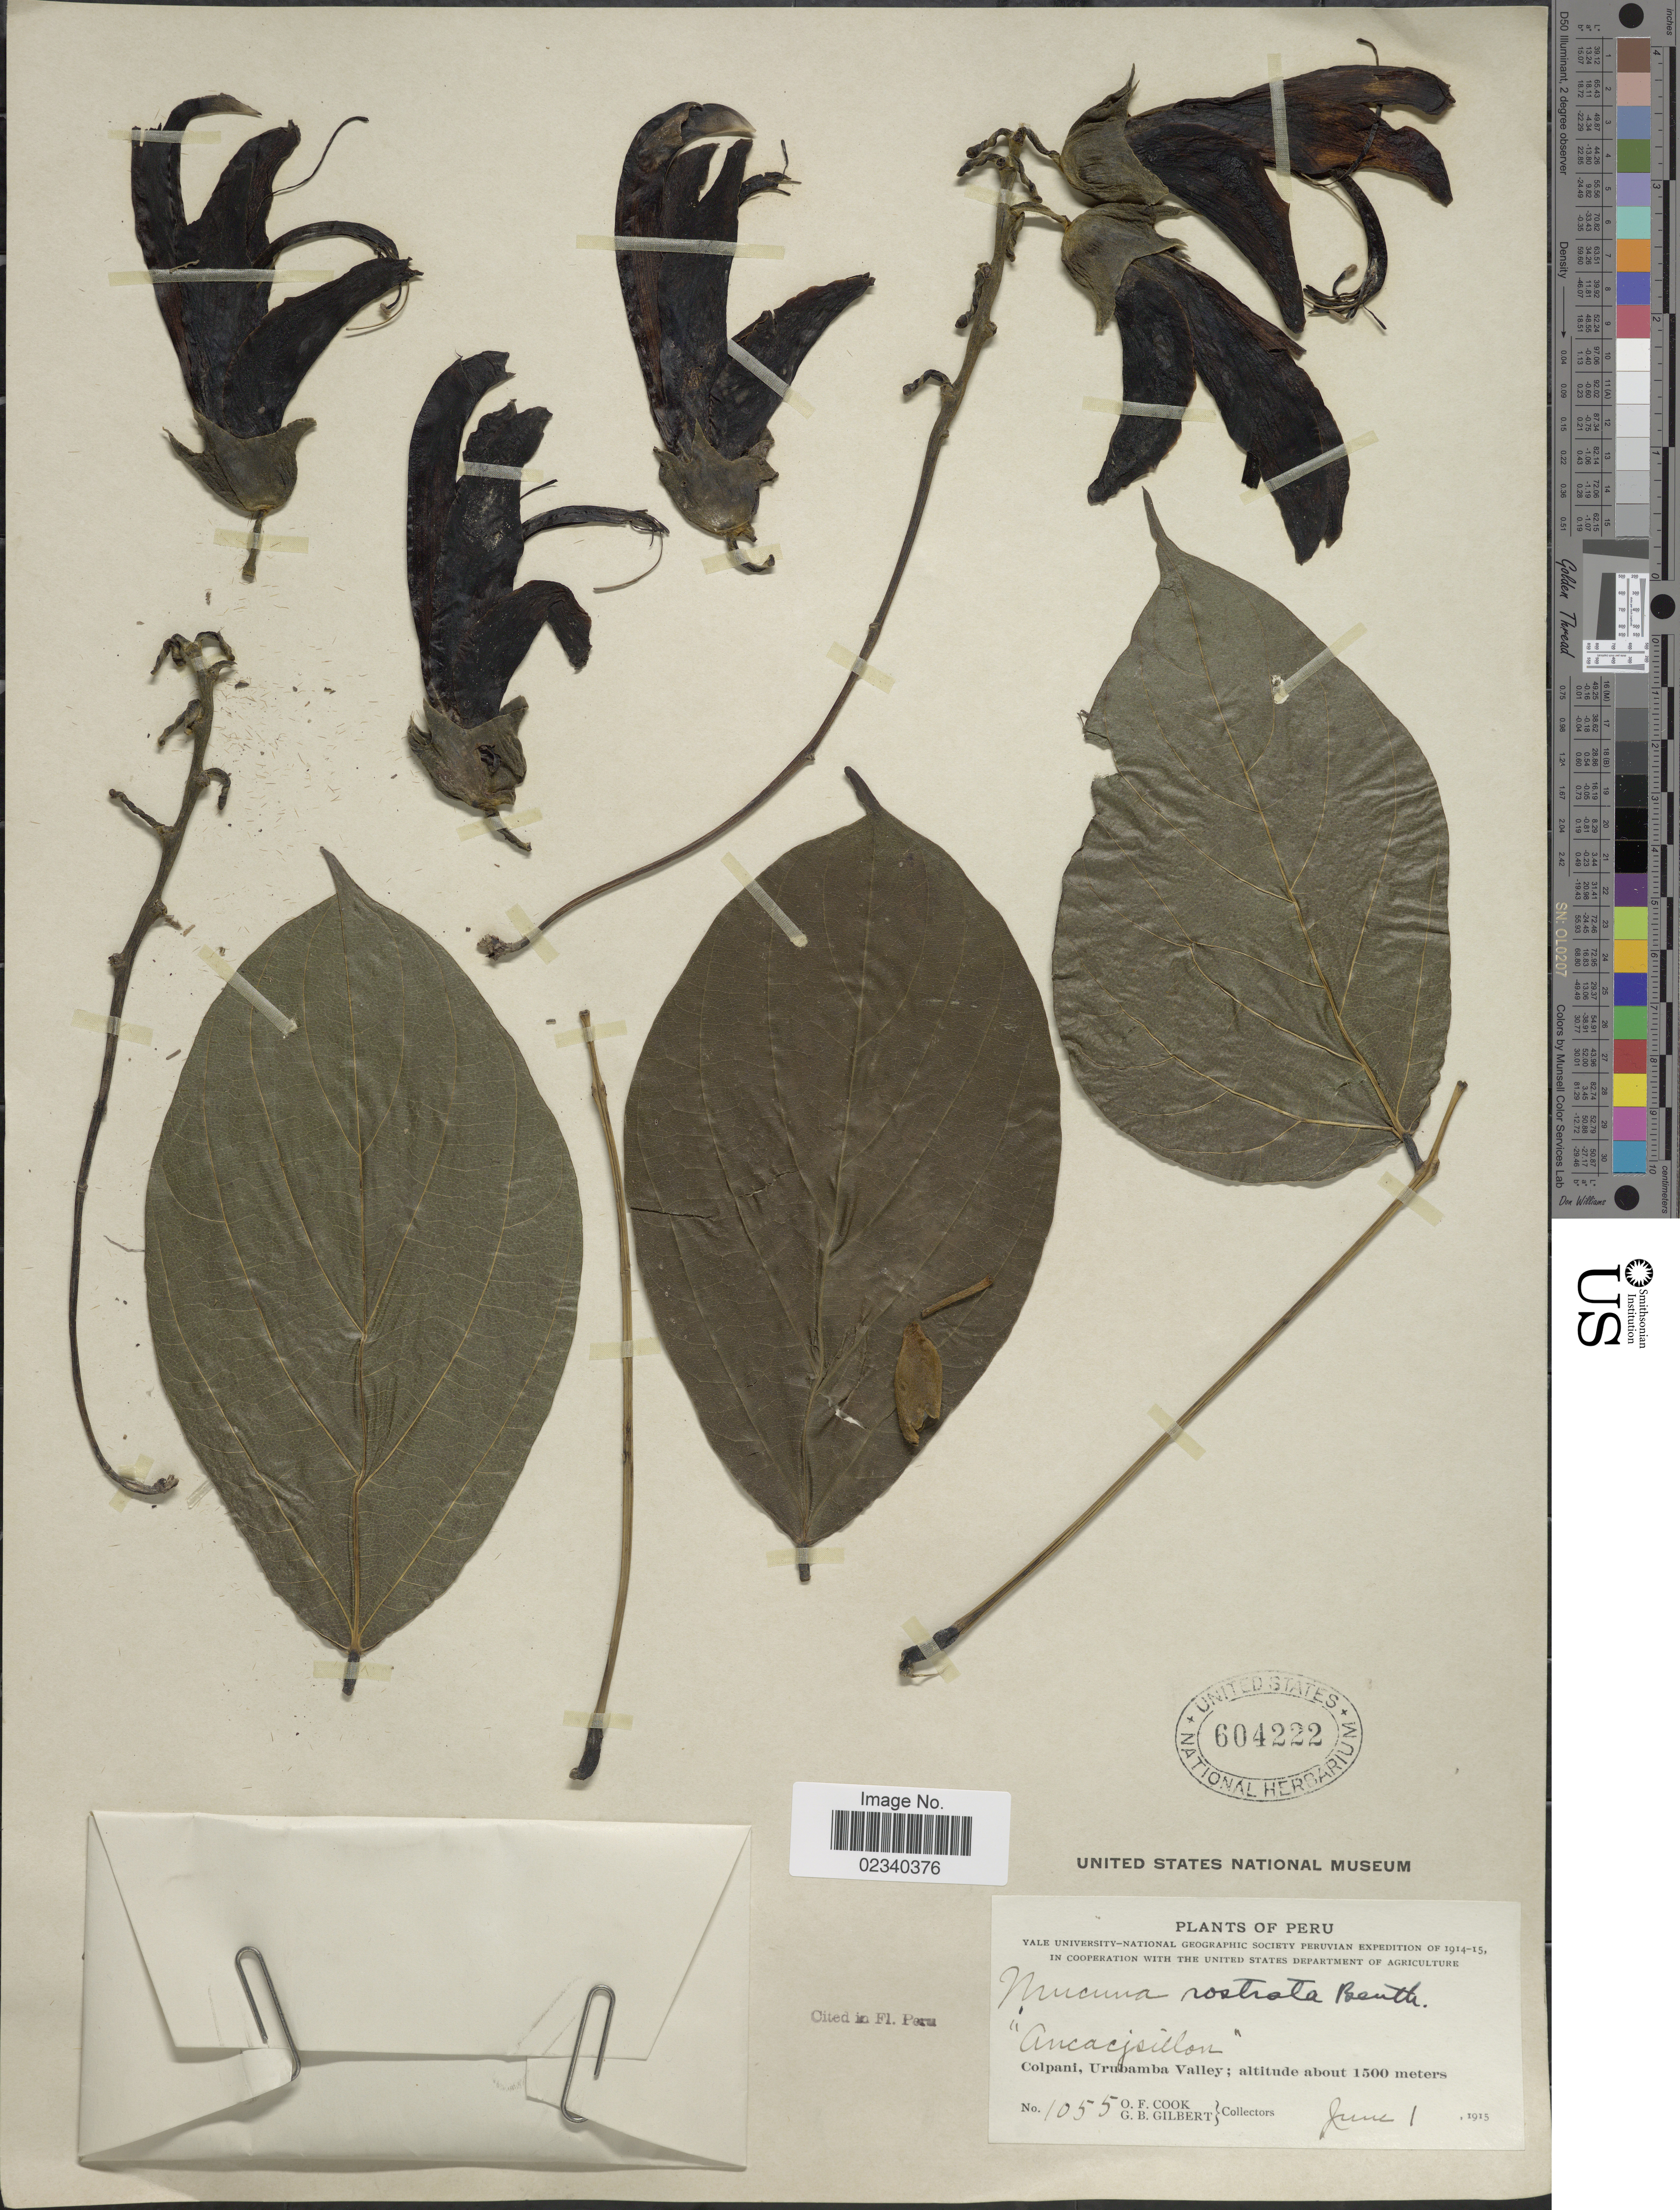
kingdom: Plantae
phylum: Tracheophyta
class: Magnoliopsida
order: Fabales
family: Fabaceae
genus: Mucuna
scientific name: Mucuna rostrata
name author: Benth.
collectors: O. F. Cook & G. B. Gilbert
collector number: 1055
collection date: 1915-06-01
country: Peru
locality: Colpani, Urubamba Valley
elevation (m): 1500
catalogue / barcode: US 604222